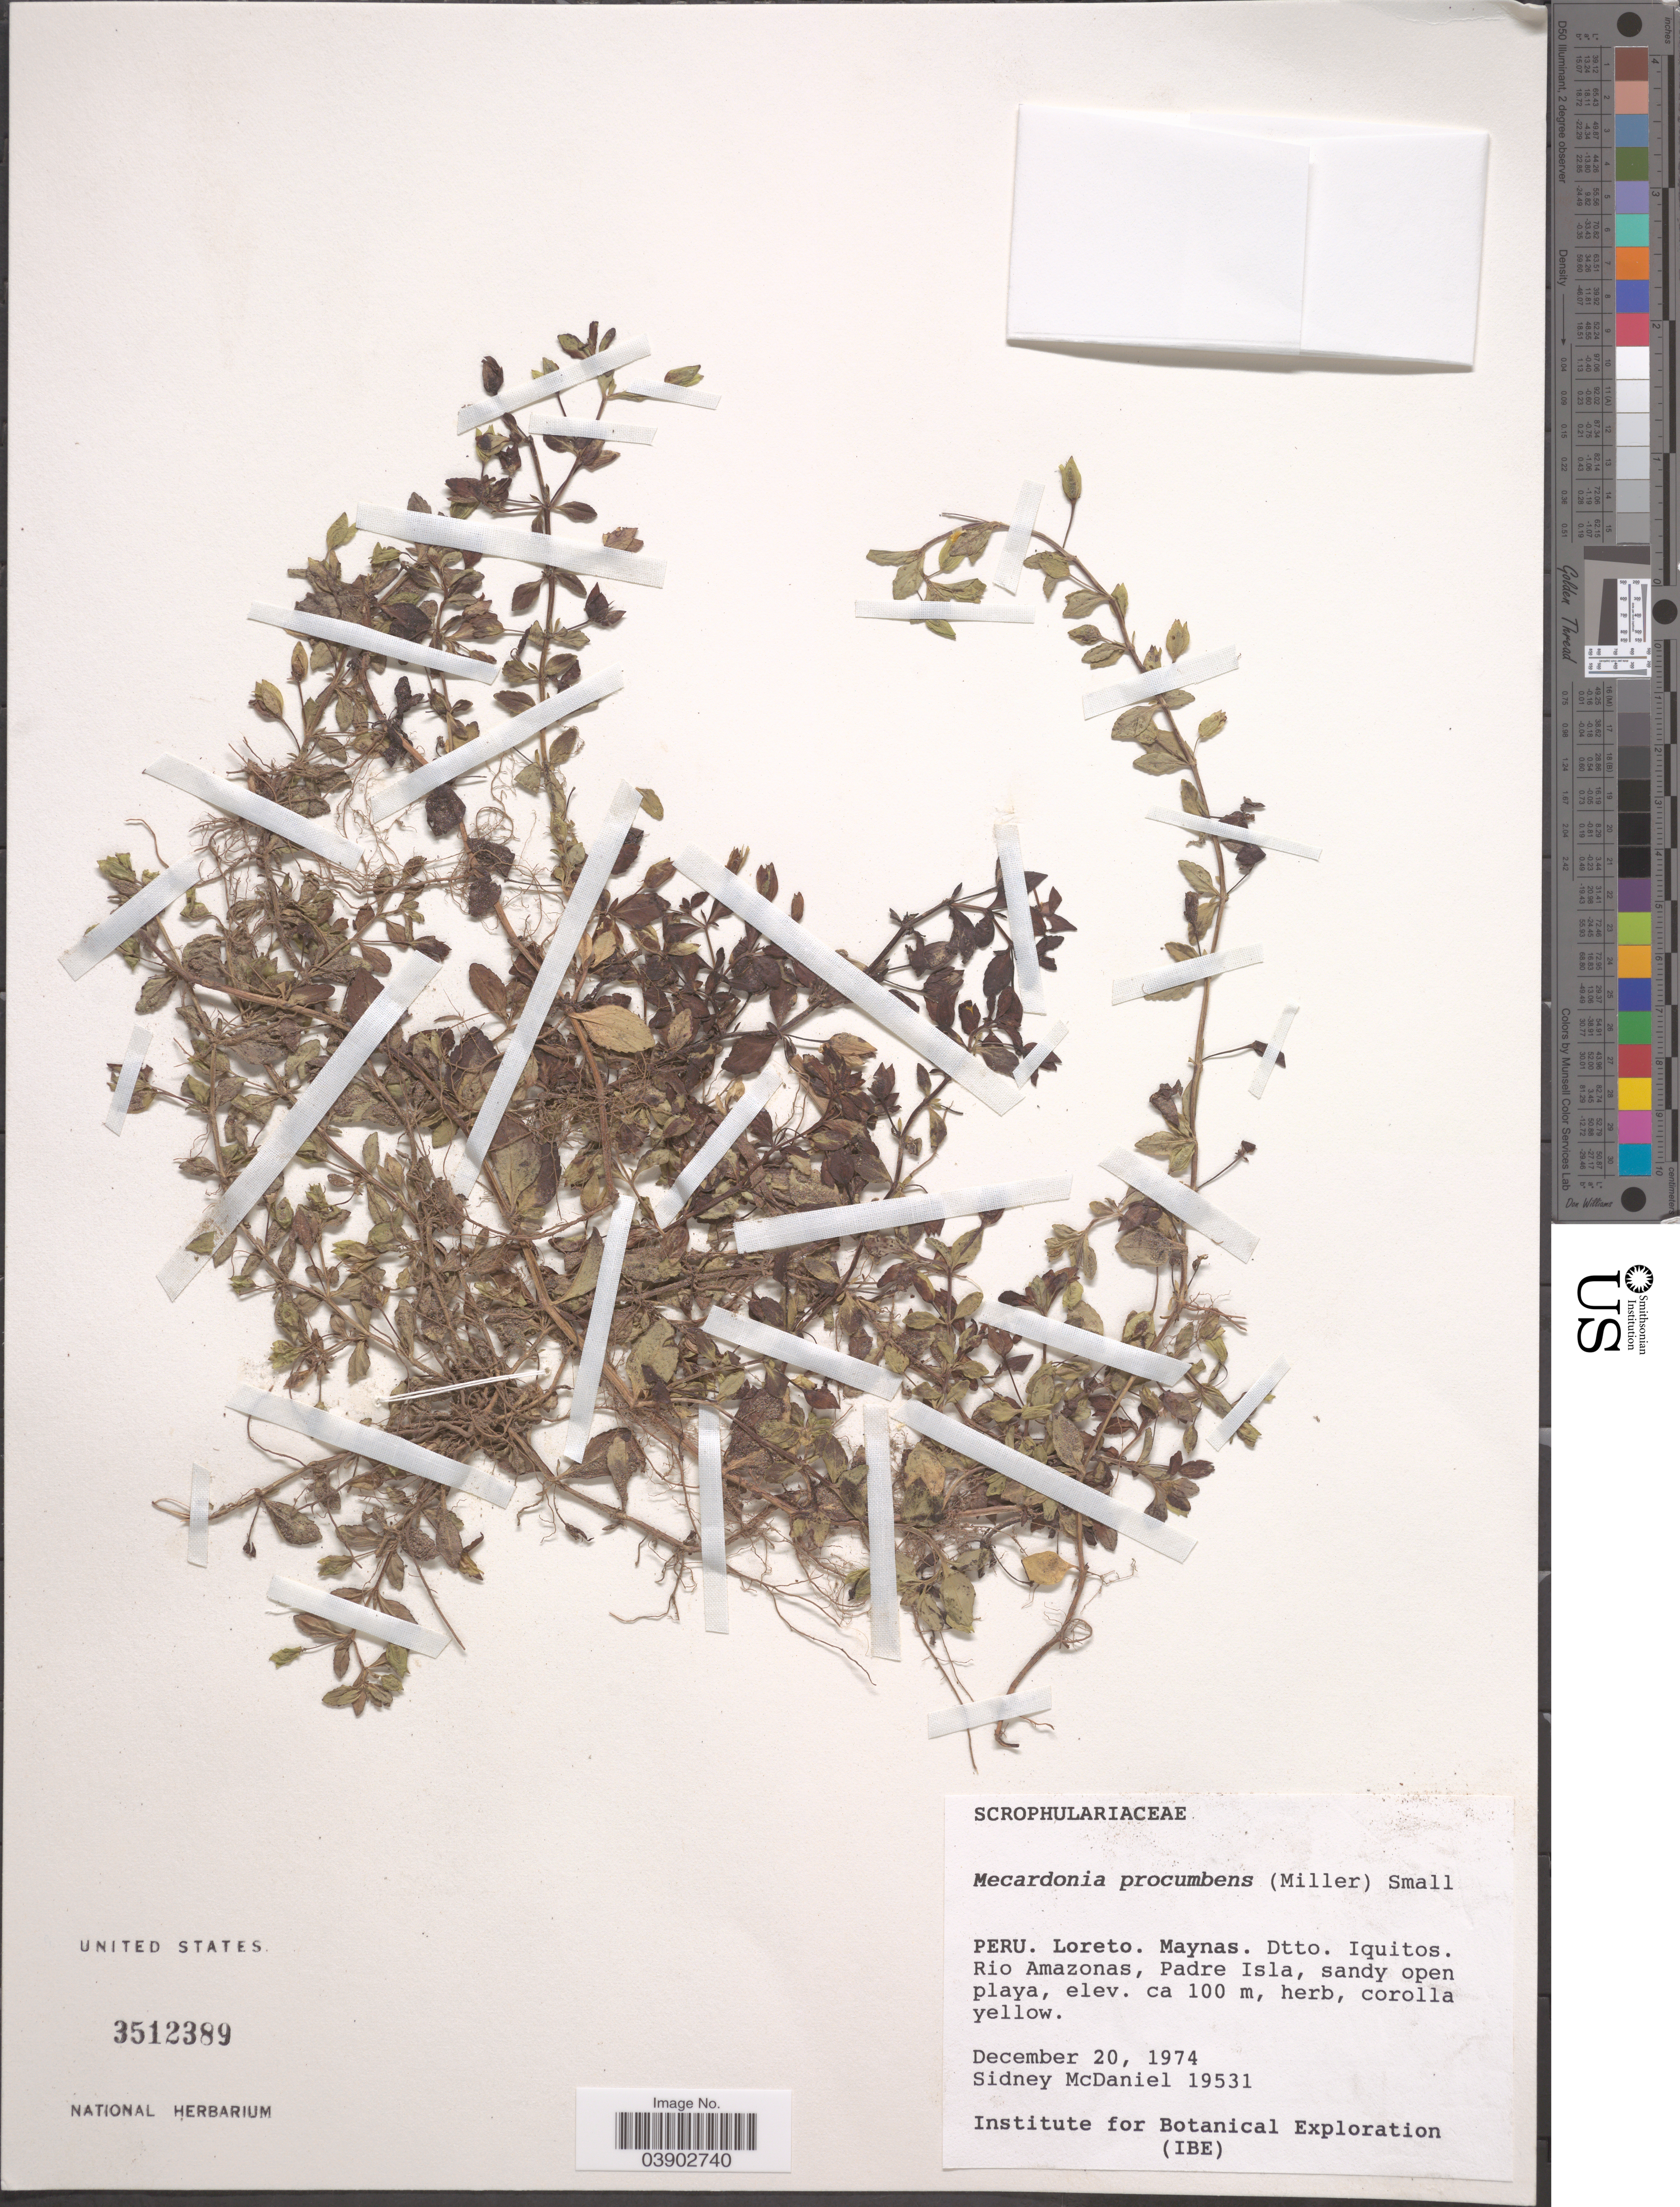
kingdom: Plantae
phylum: Tracheophyta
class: Magnoliopsida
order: Lamiales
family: Plantaginaceae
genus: Mecardonia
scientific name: Mecardonia procumbens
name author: (Mill.) Small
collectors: S. McDaniel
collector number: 19531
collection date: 1974-12-20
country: Peru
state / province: Loreto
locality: Maynas. Dtto. Iquitos. Rio Amazonas, Padre Isla, sandy open playa.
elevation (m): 100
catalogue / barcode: US 3512389